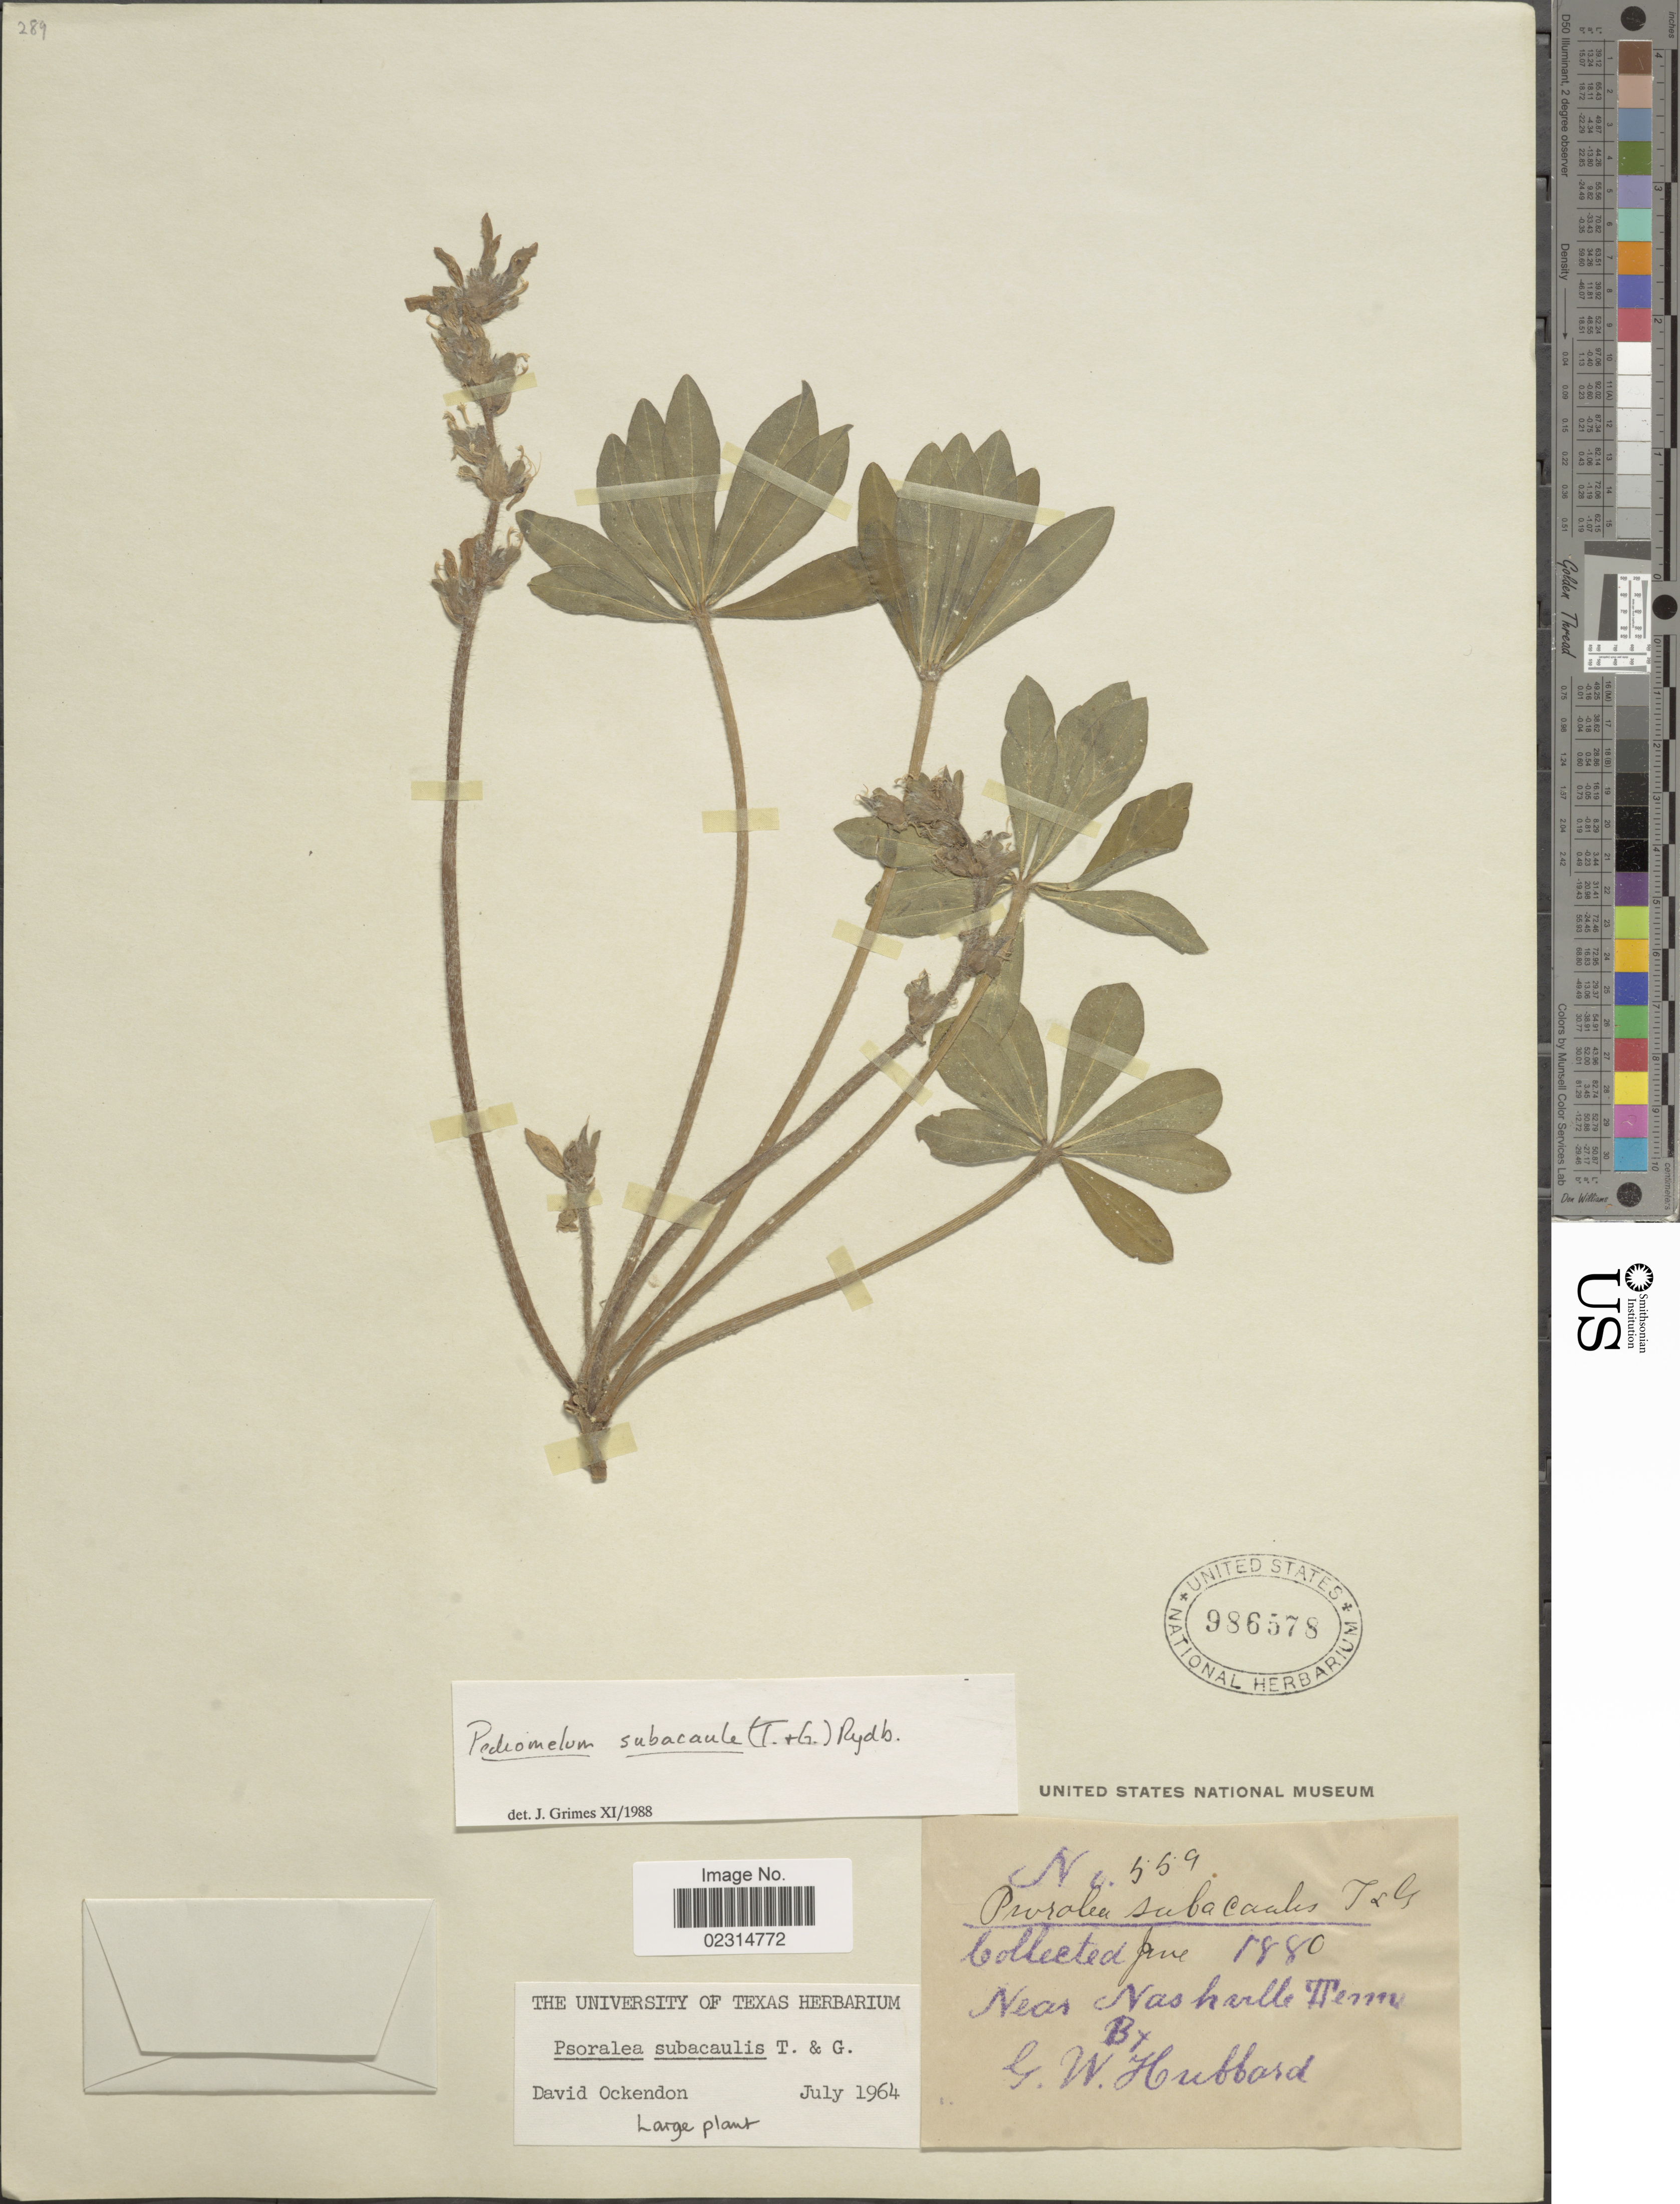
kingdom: Plantae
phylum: Tracheophyta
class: Magnoliopsida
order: Fabales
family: Fabaceae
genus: Pediomelum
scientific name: Pediomelum subacaule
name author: (Torr. & A. Gray) Rydb.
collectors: G. W. Hubbard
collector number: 559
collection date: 1880-06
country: United States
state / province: Tennessee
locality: Near Nashville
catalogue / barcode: US 986578